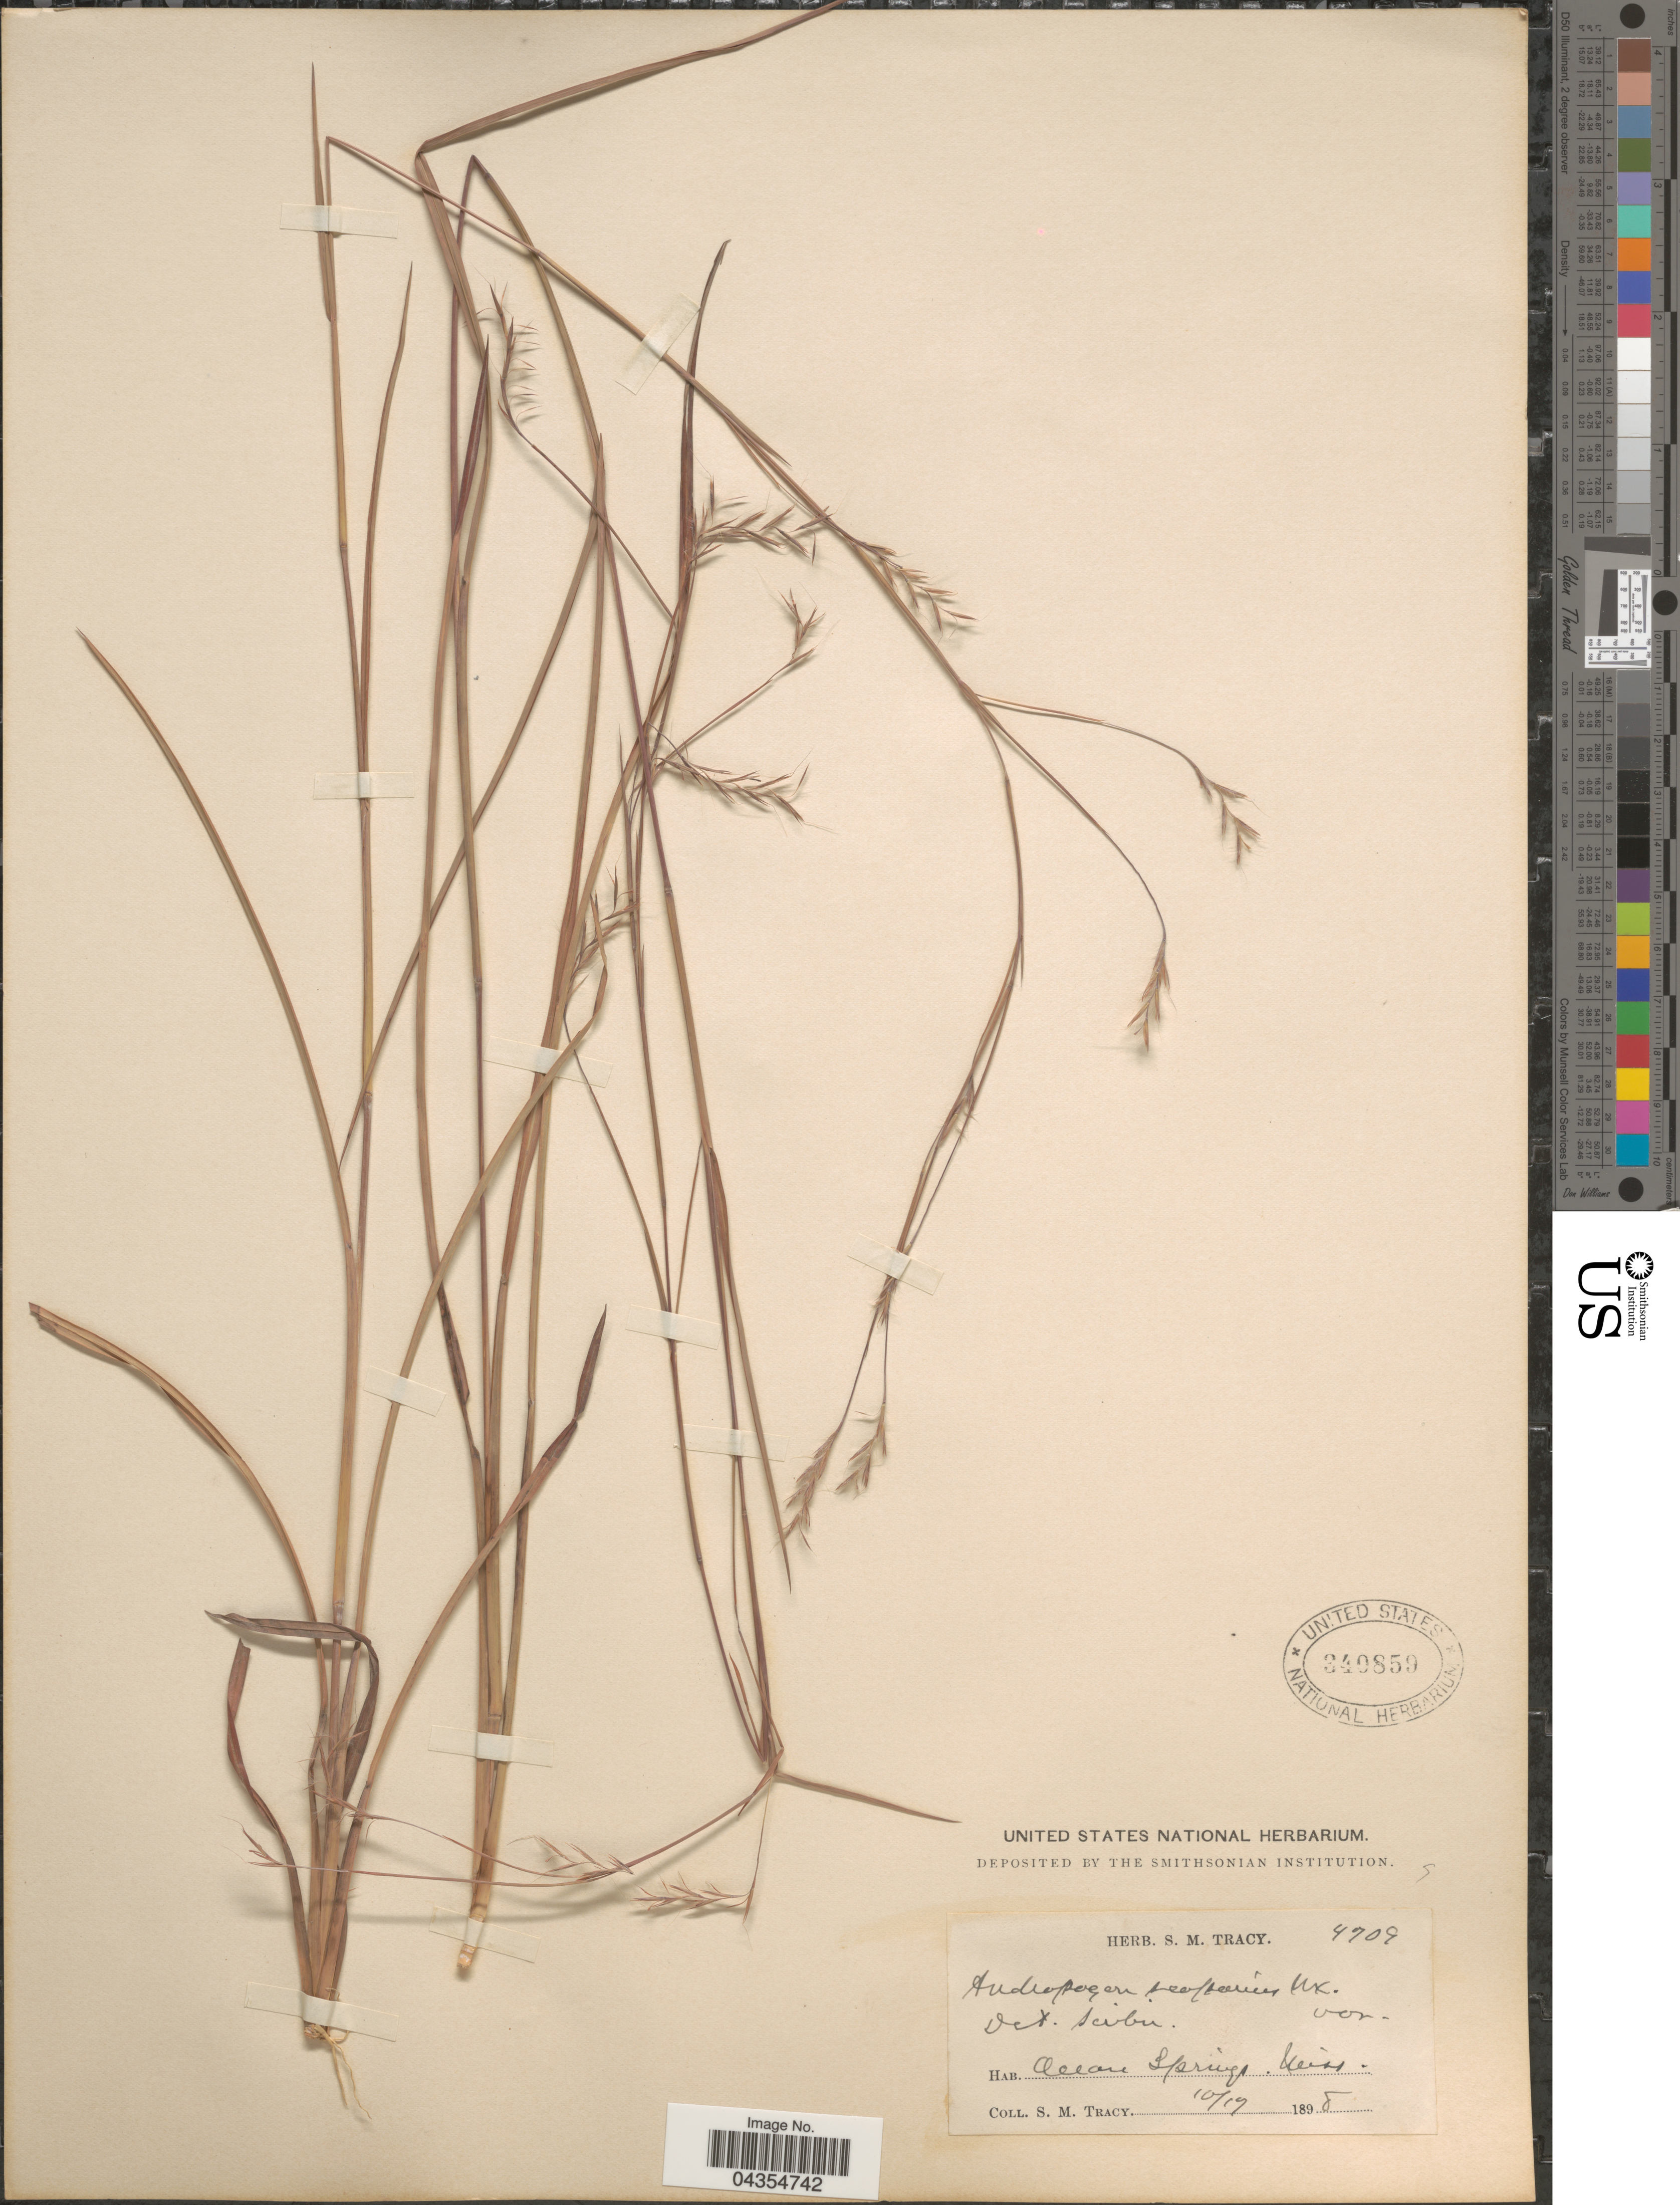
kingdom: Plantae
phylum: Tracheophyta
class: Liliopsida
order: Poales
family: Poaceae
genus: Schizachyrium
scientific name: Schizachyrium sanguineum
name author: (Retz.) Alston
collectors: S. M. Tracy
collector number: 4709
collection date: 1898-10-19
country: United States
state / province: Mississippi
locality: Ocean Springs.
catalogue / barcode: US 340859